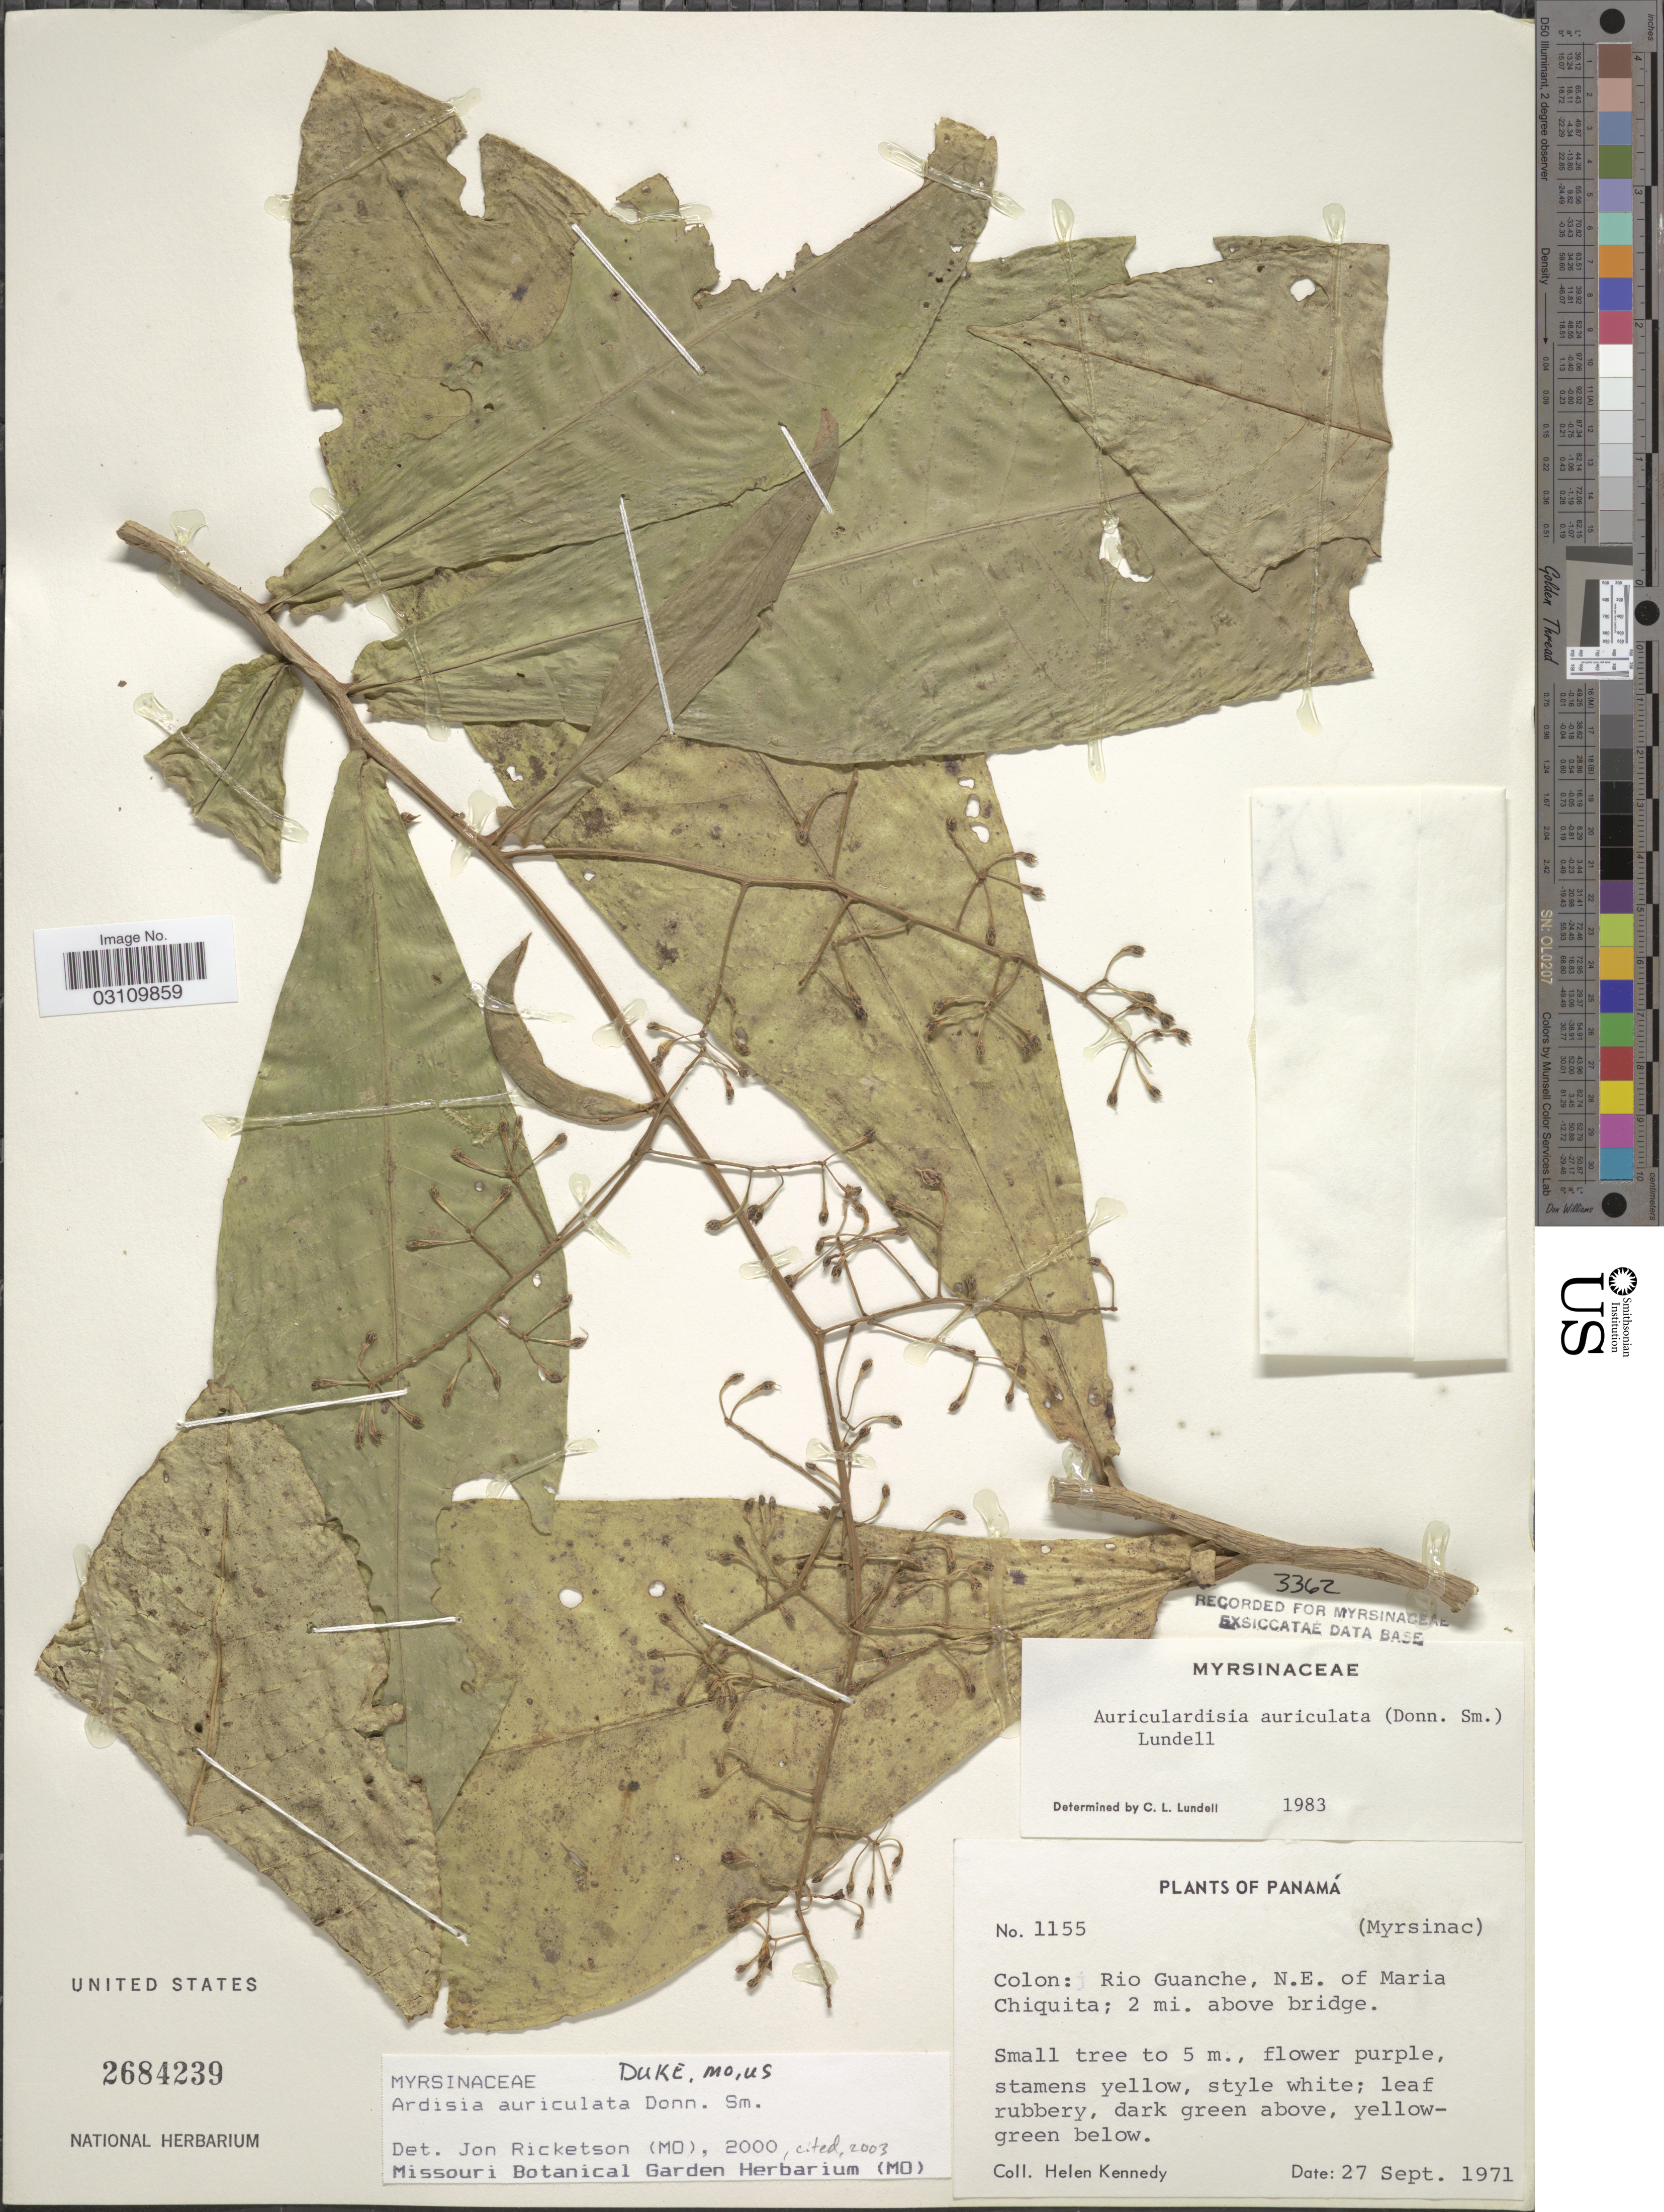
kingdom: Plantae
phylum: Tracheophyta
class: Magnoliopsida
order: Ericales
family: Primulaceae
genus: Ardisia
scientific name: Ardisia auriculata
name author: Donn. Sm.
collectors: H. Kennedy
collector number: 1155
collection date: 1971-09-27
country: Panama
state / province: Colón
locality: Rio Guanche, N.E. of Maria Chiquita; 2 mi. above bridge.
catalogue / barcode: US 2684239